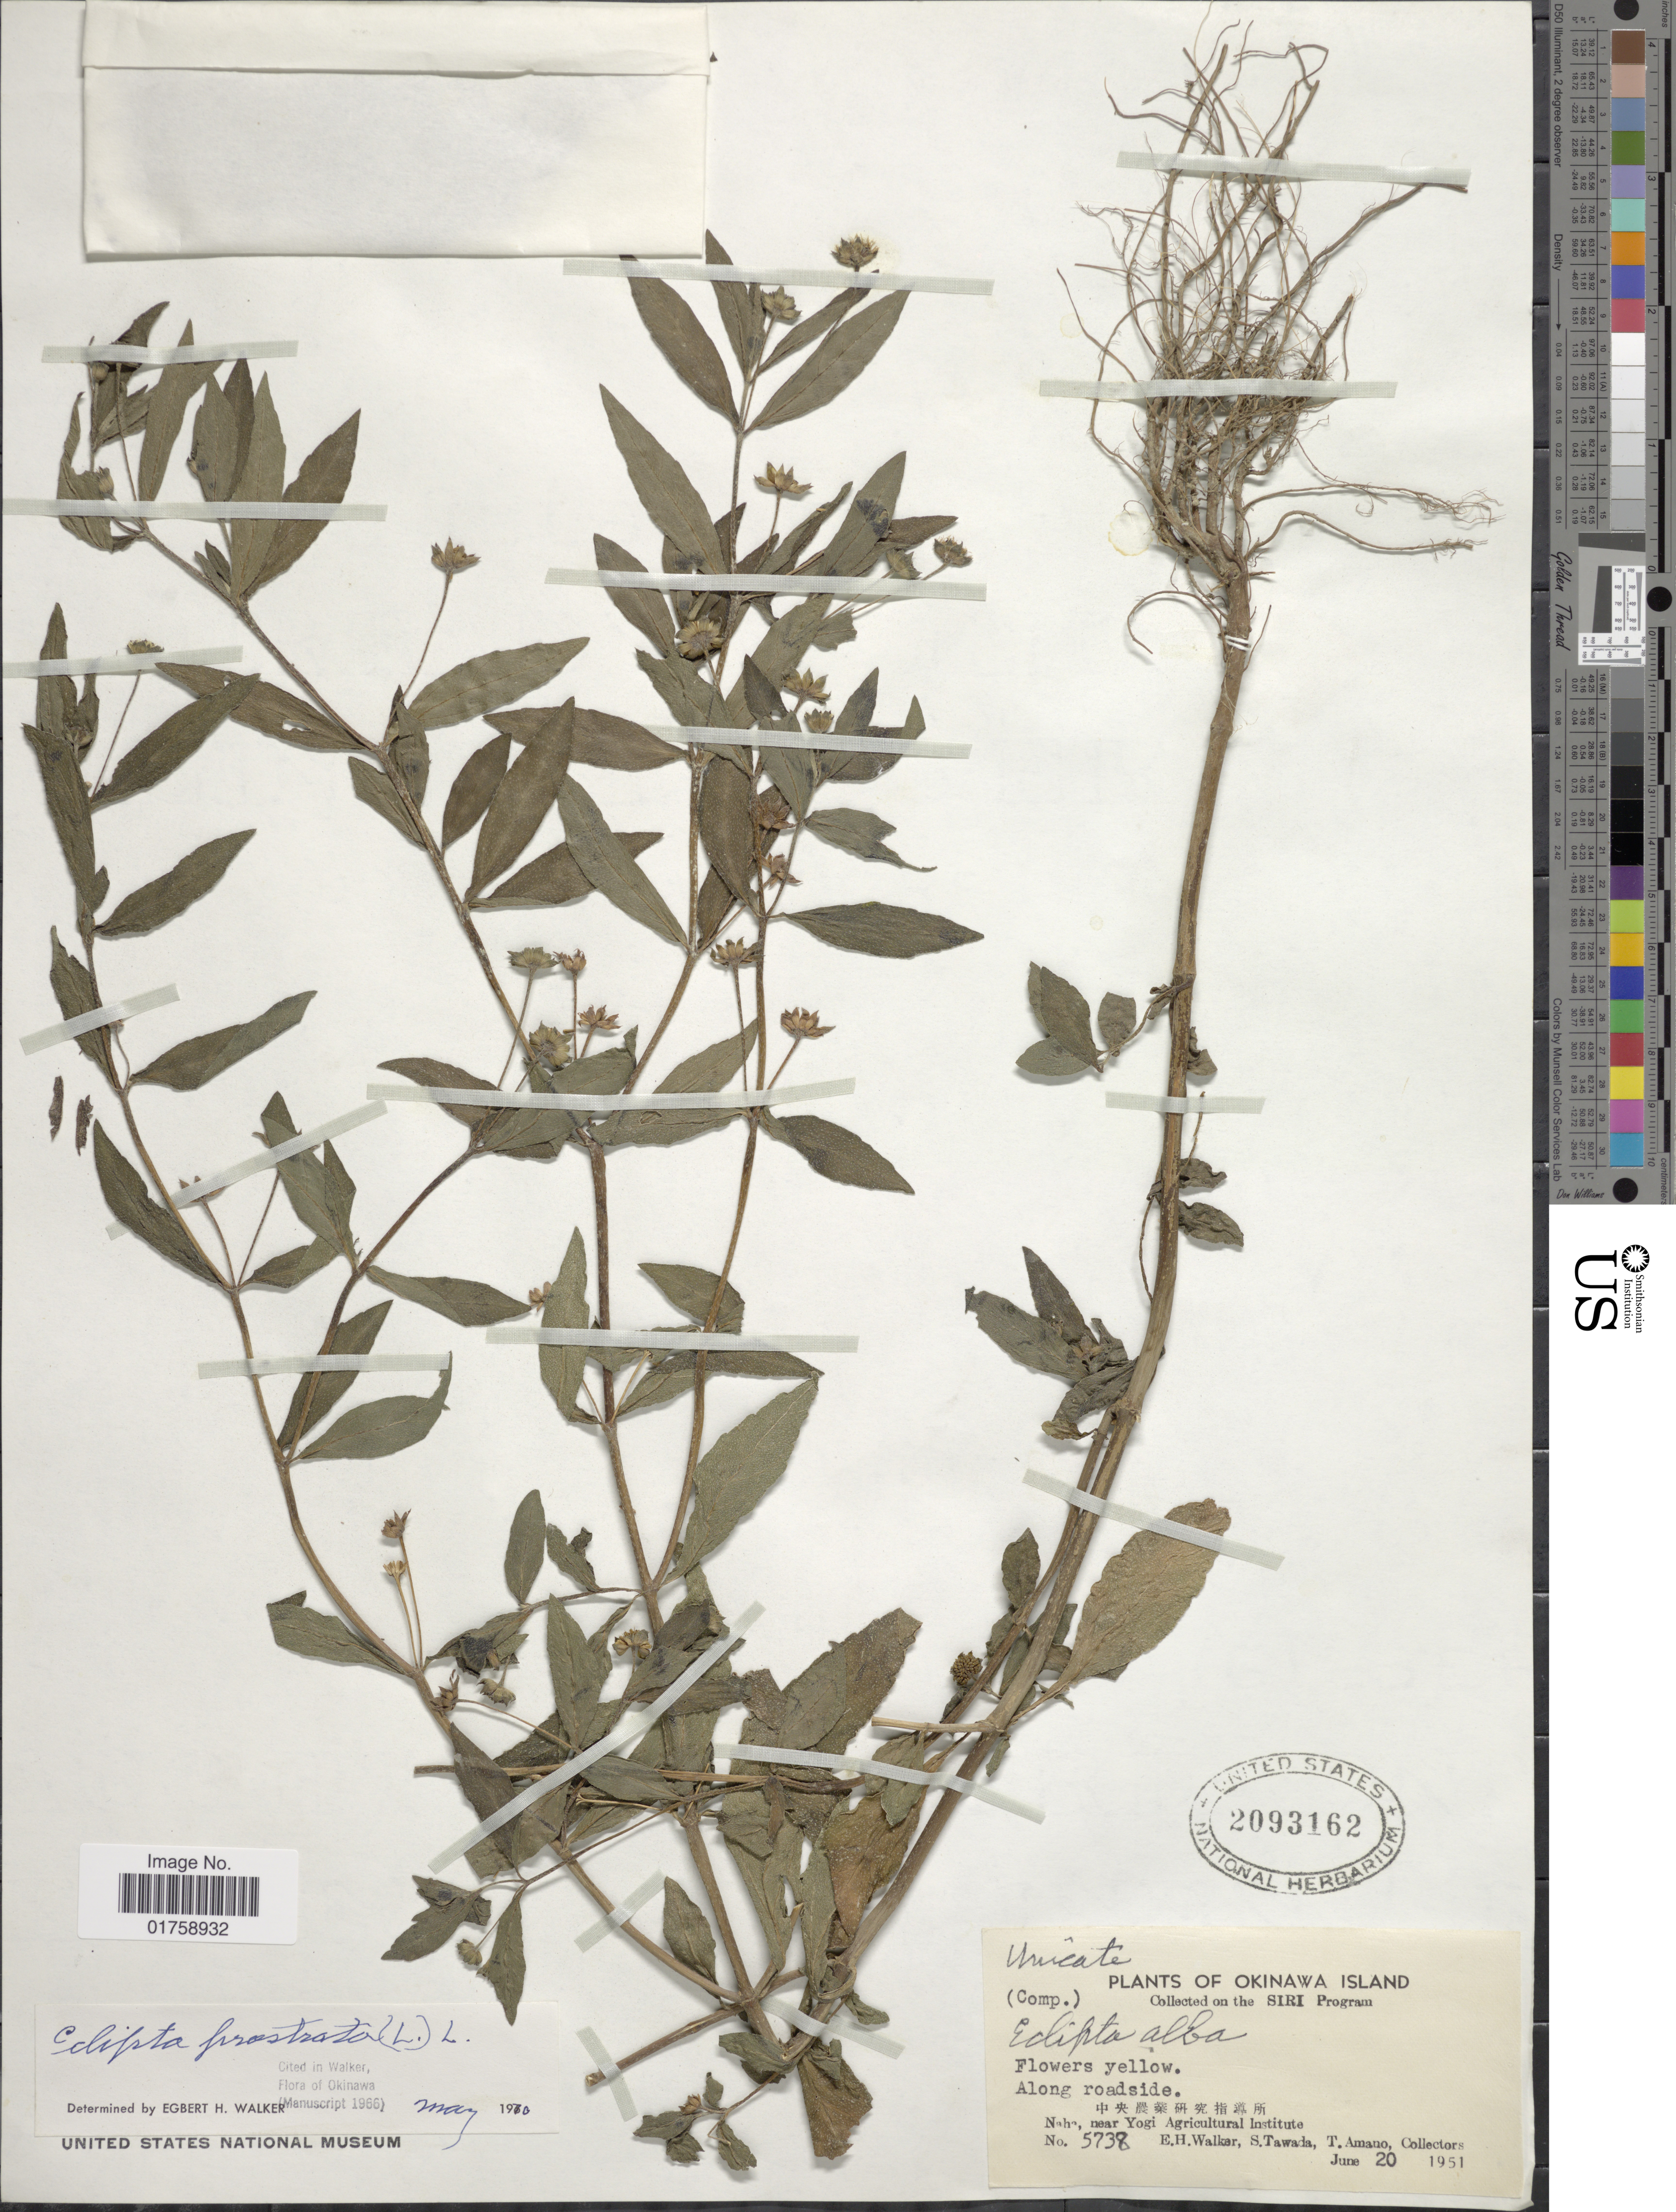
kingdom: Plantae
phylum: Tracheophyta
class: Magnoliopsida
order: Asterales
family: Asteraceae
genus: Eclipta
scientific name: Eclipta prostrata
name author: (L.) L.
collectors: E. H. Walker, S. Tawada & T. Amano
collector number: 5738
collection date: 1951-06-20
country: Japan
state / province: Okinawa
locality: Okinawa. Along roadside. Naha, near Yogi Agricultural Institute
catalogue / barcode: US 2093162